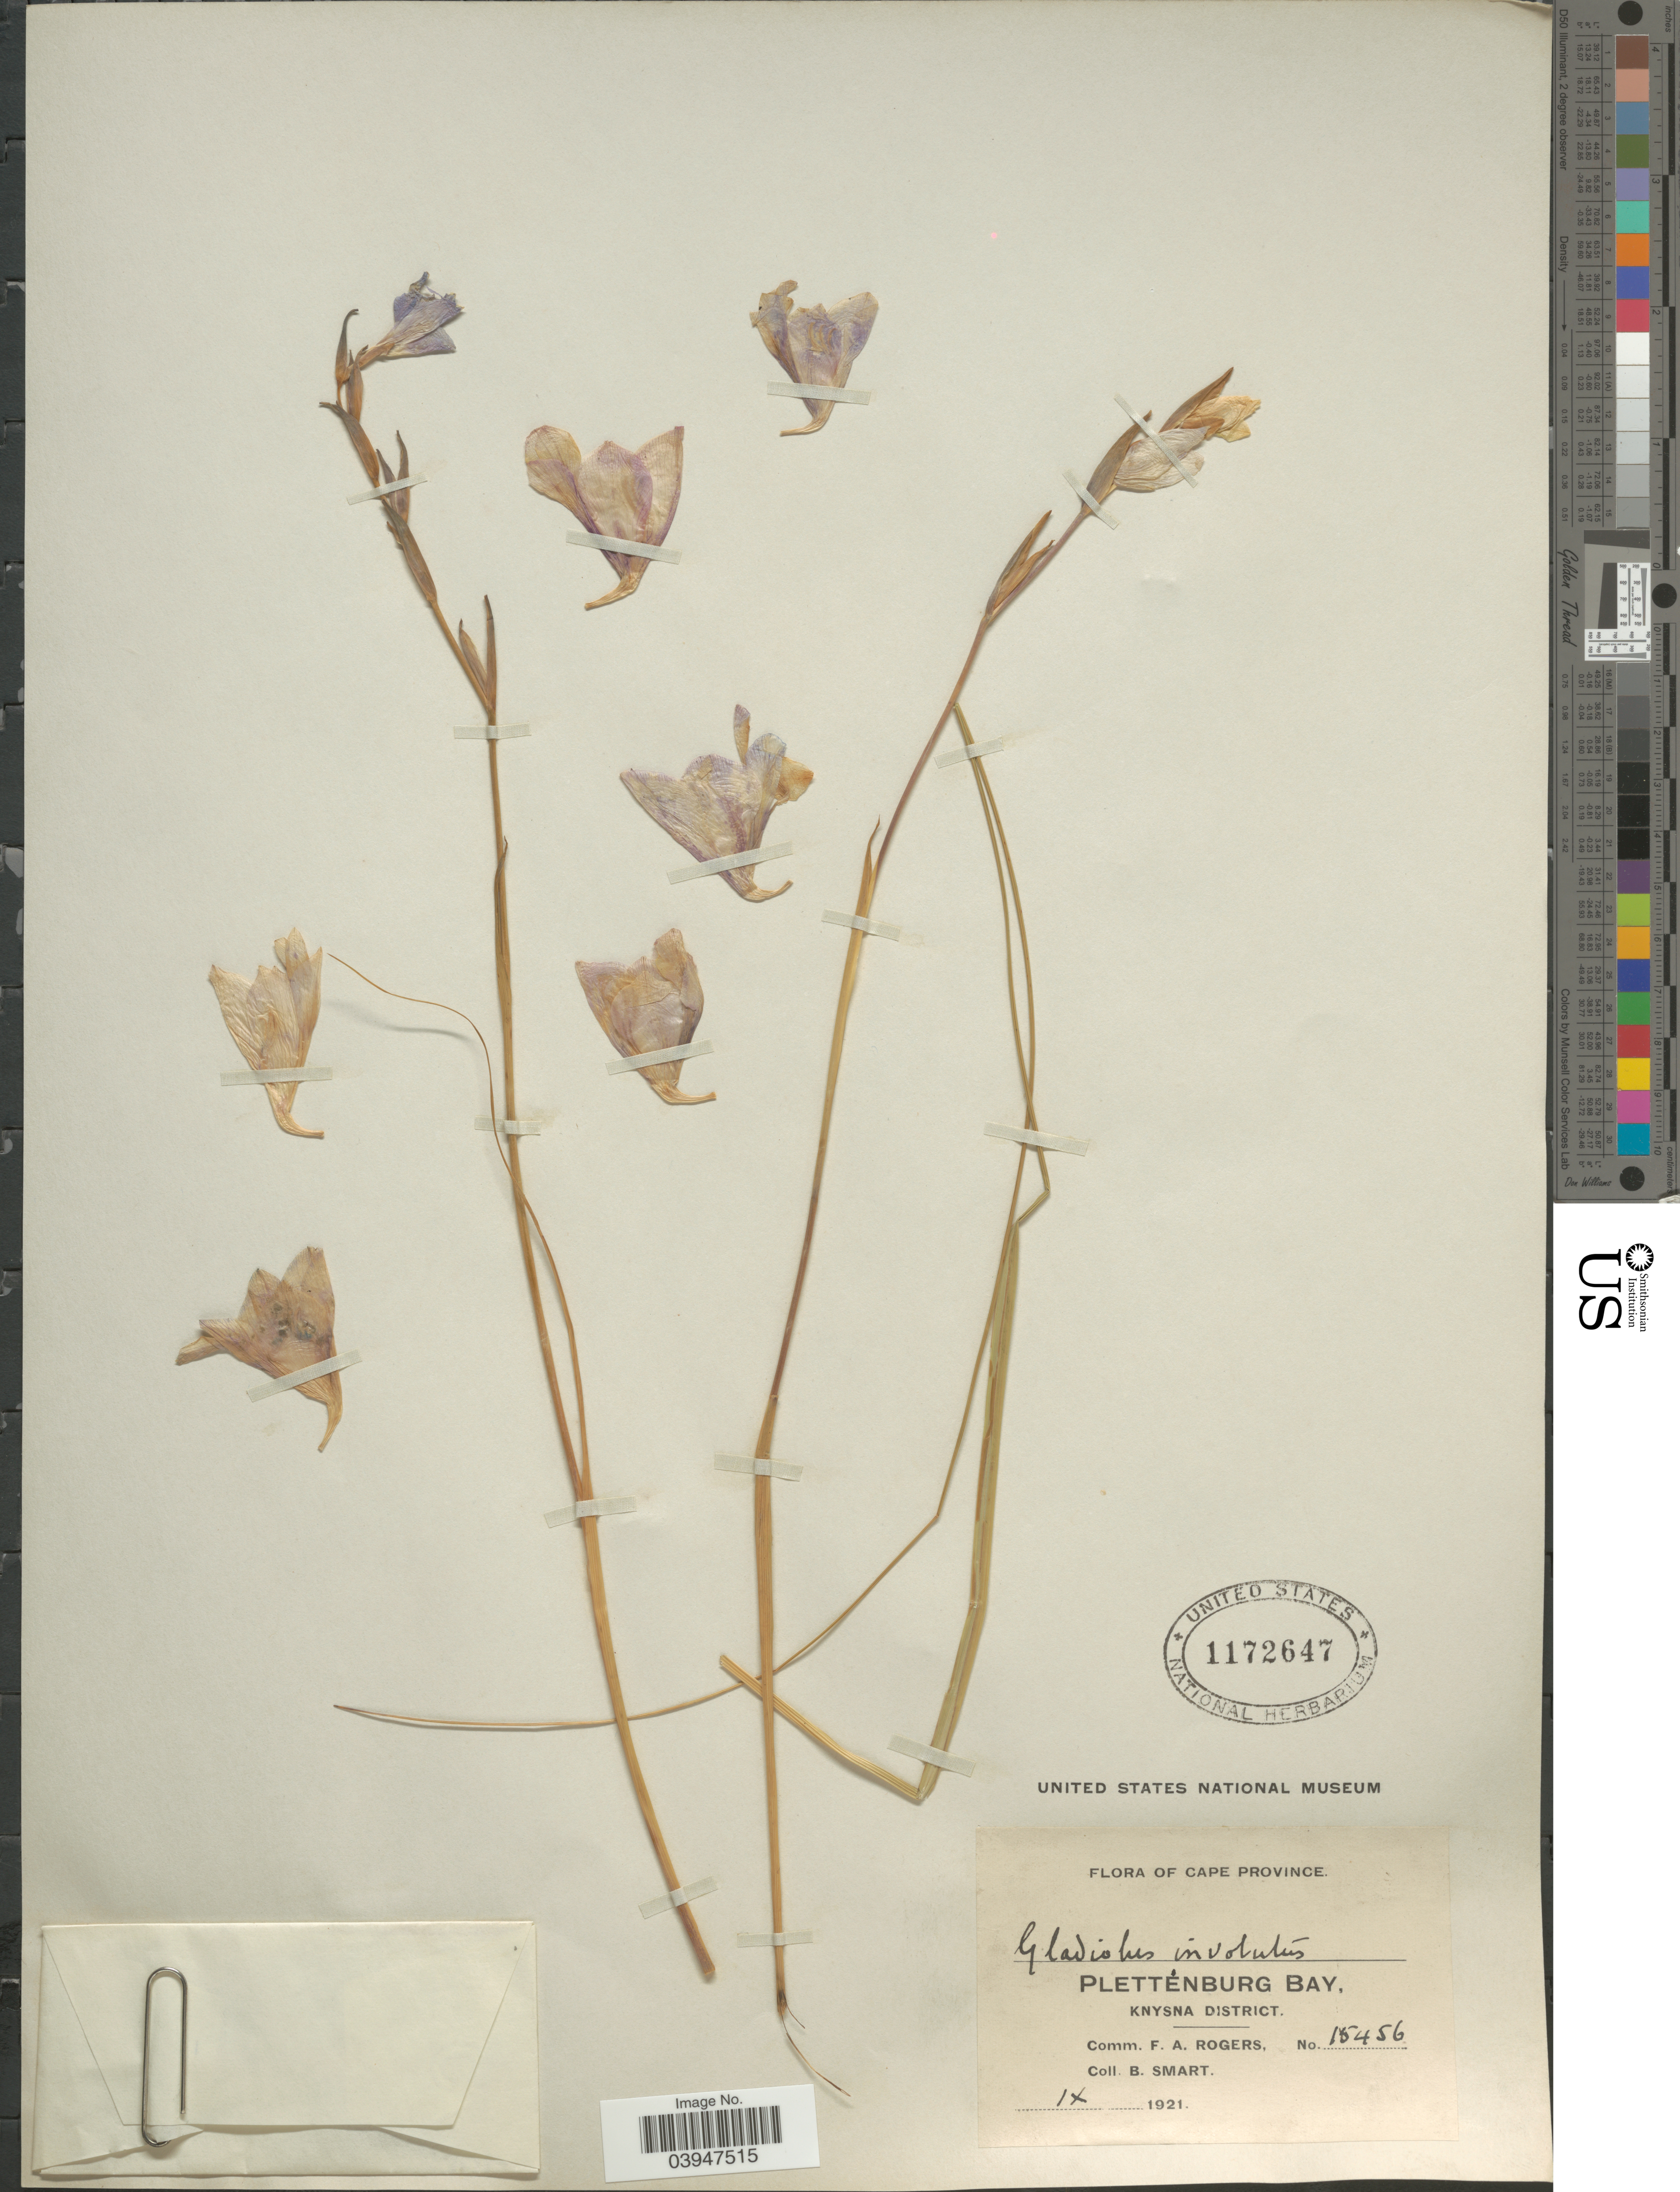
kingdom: Plantae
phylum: Tracheophyta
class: Liliopsida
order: Asparagales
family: Iridaceae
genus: Gladiolus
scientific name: Gladiolus involutus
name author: D. Delaroche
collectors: B. Smart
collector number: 15456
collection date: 1921-09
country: South Africa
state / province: Western Cape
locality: Plettenburg Bay, Knysna District.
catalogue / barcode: US 1172647